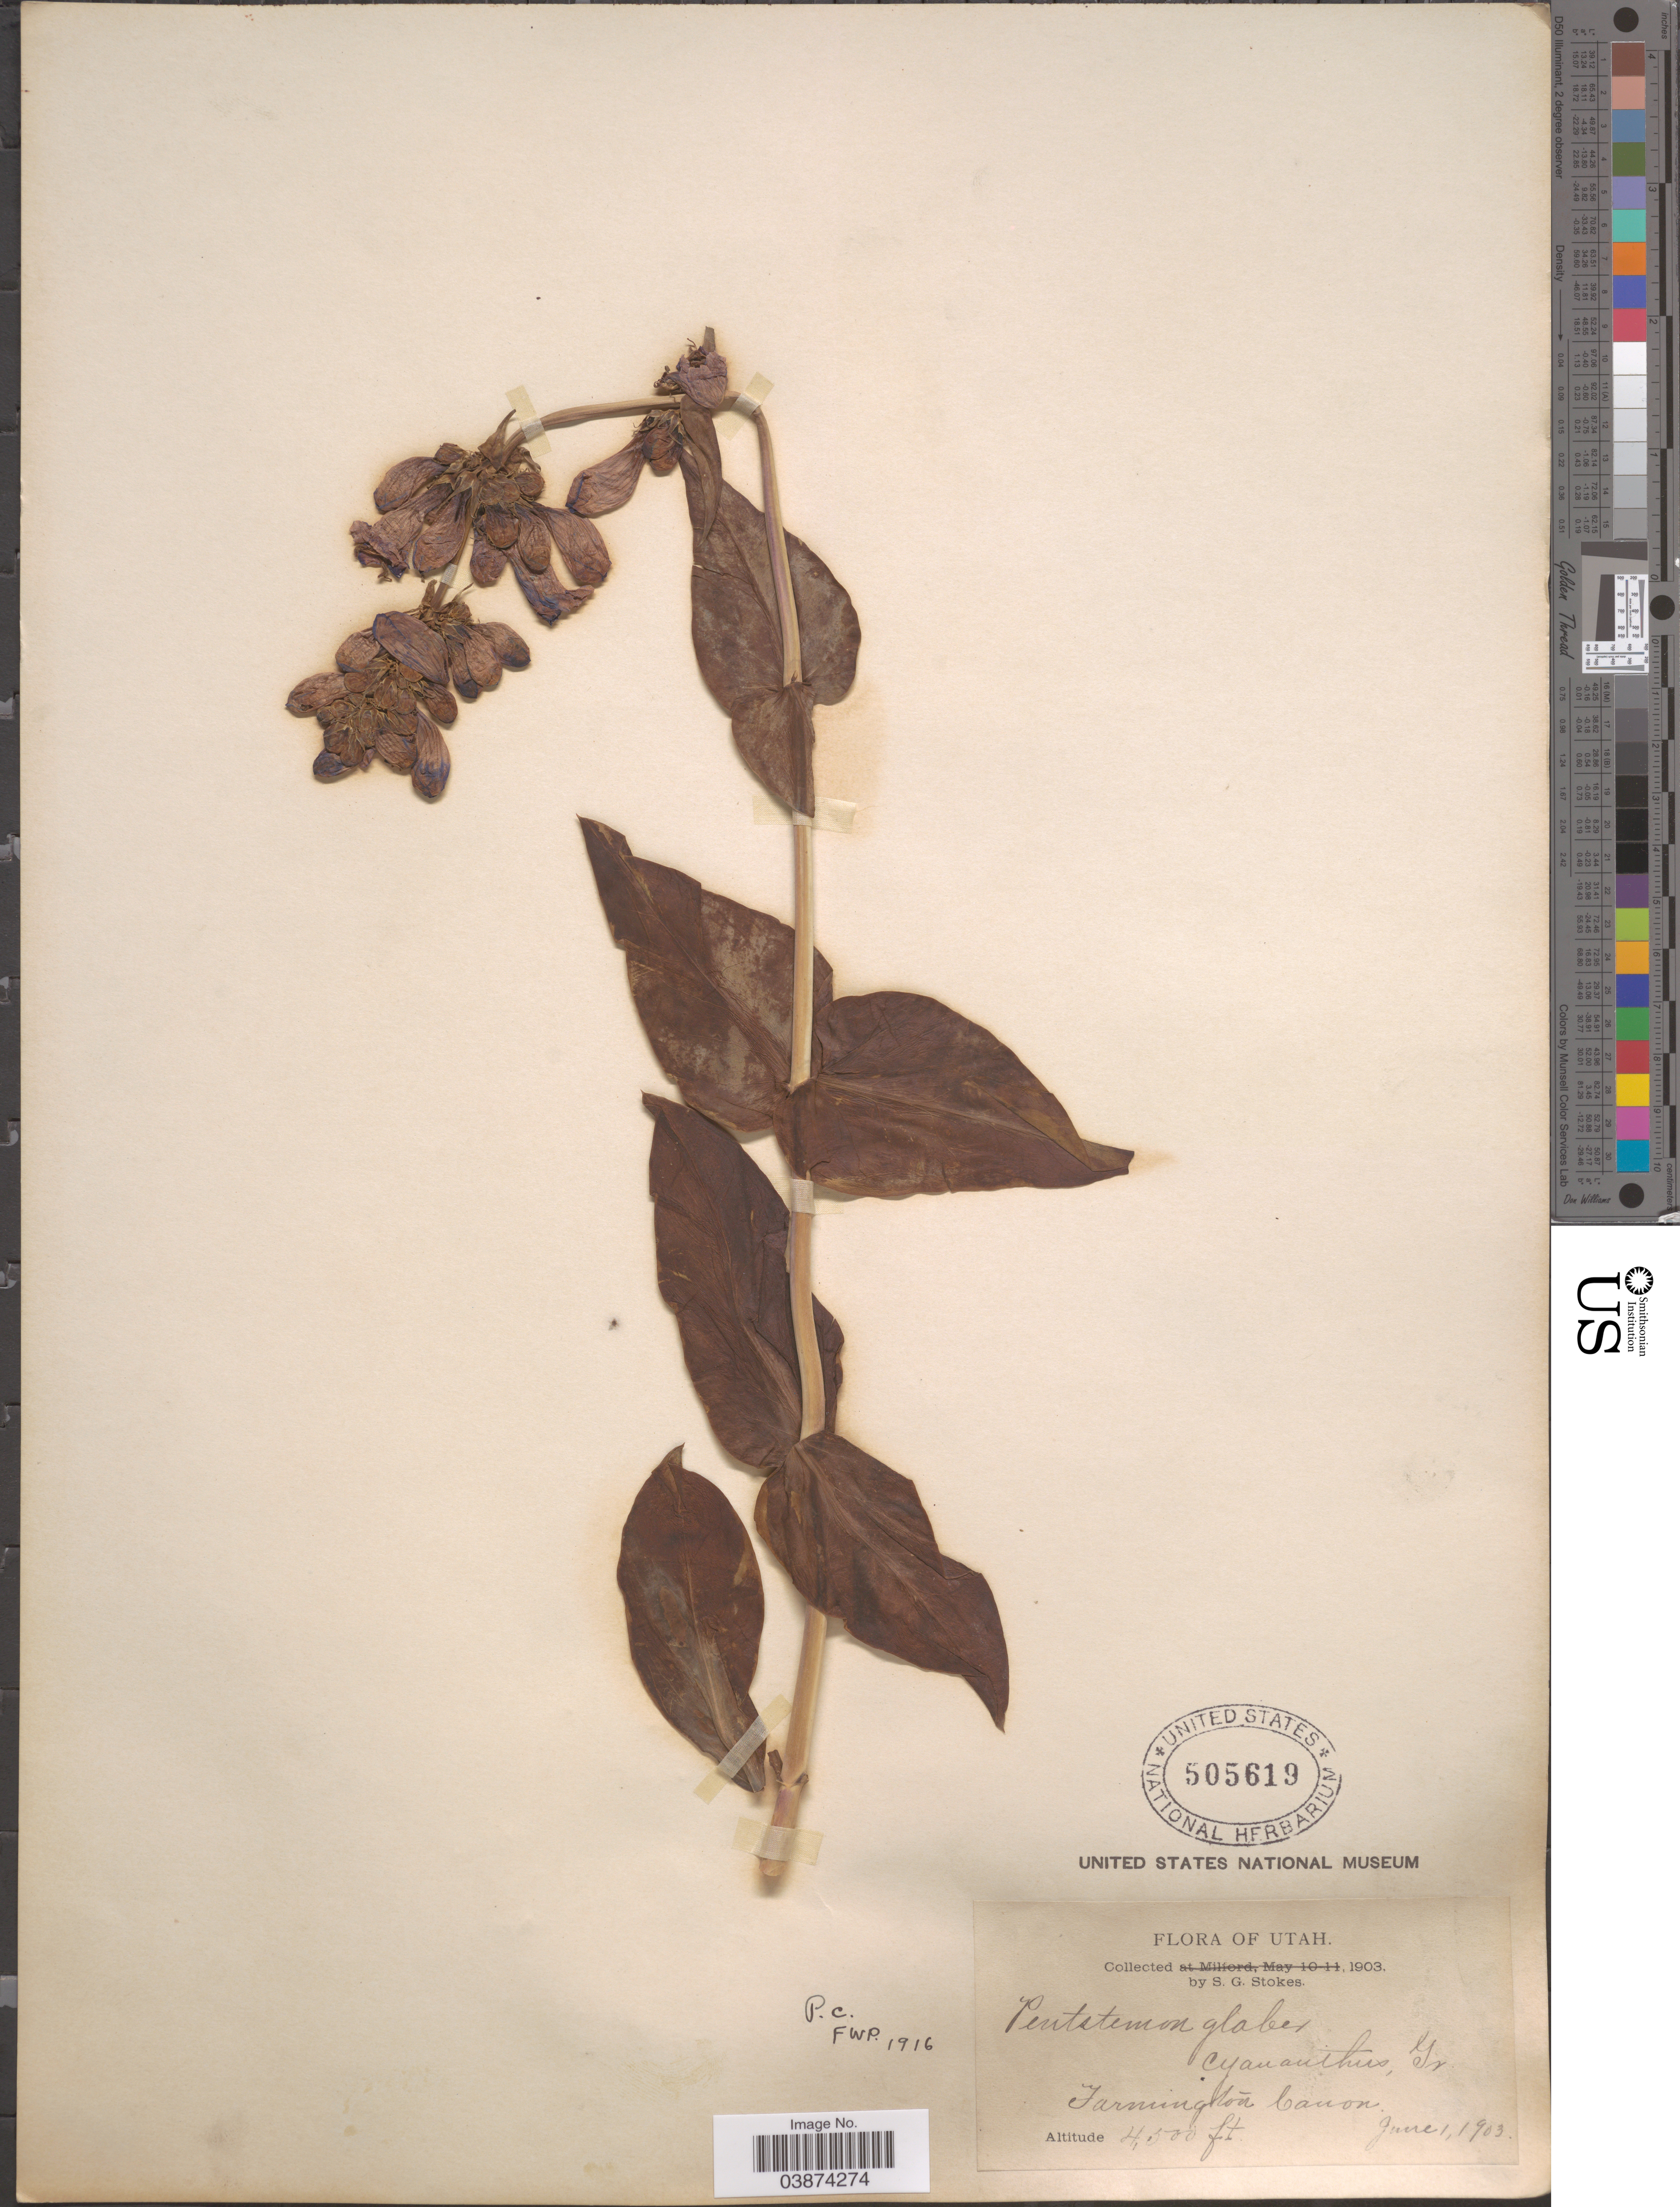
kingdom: Plantae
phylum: Tracheophyta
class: Magnoliopsida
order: Lamiales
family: Plantaginaceae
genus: Penstemon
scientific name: Penstemon cyananthus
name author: Hook.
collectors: S. G. Stokes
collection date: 1903-06-01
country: United States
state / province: Utah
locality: Farmington Canon.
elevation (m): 1372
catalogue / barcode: US 505619